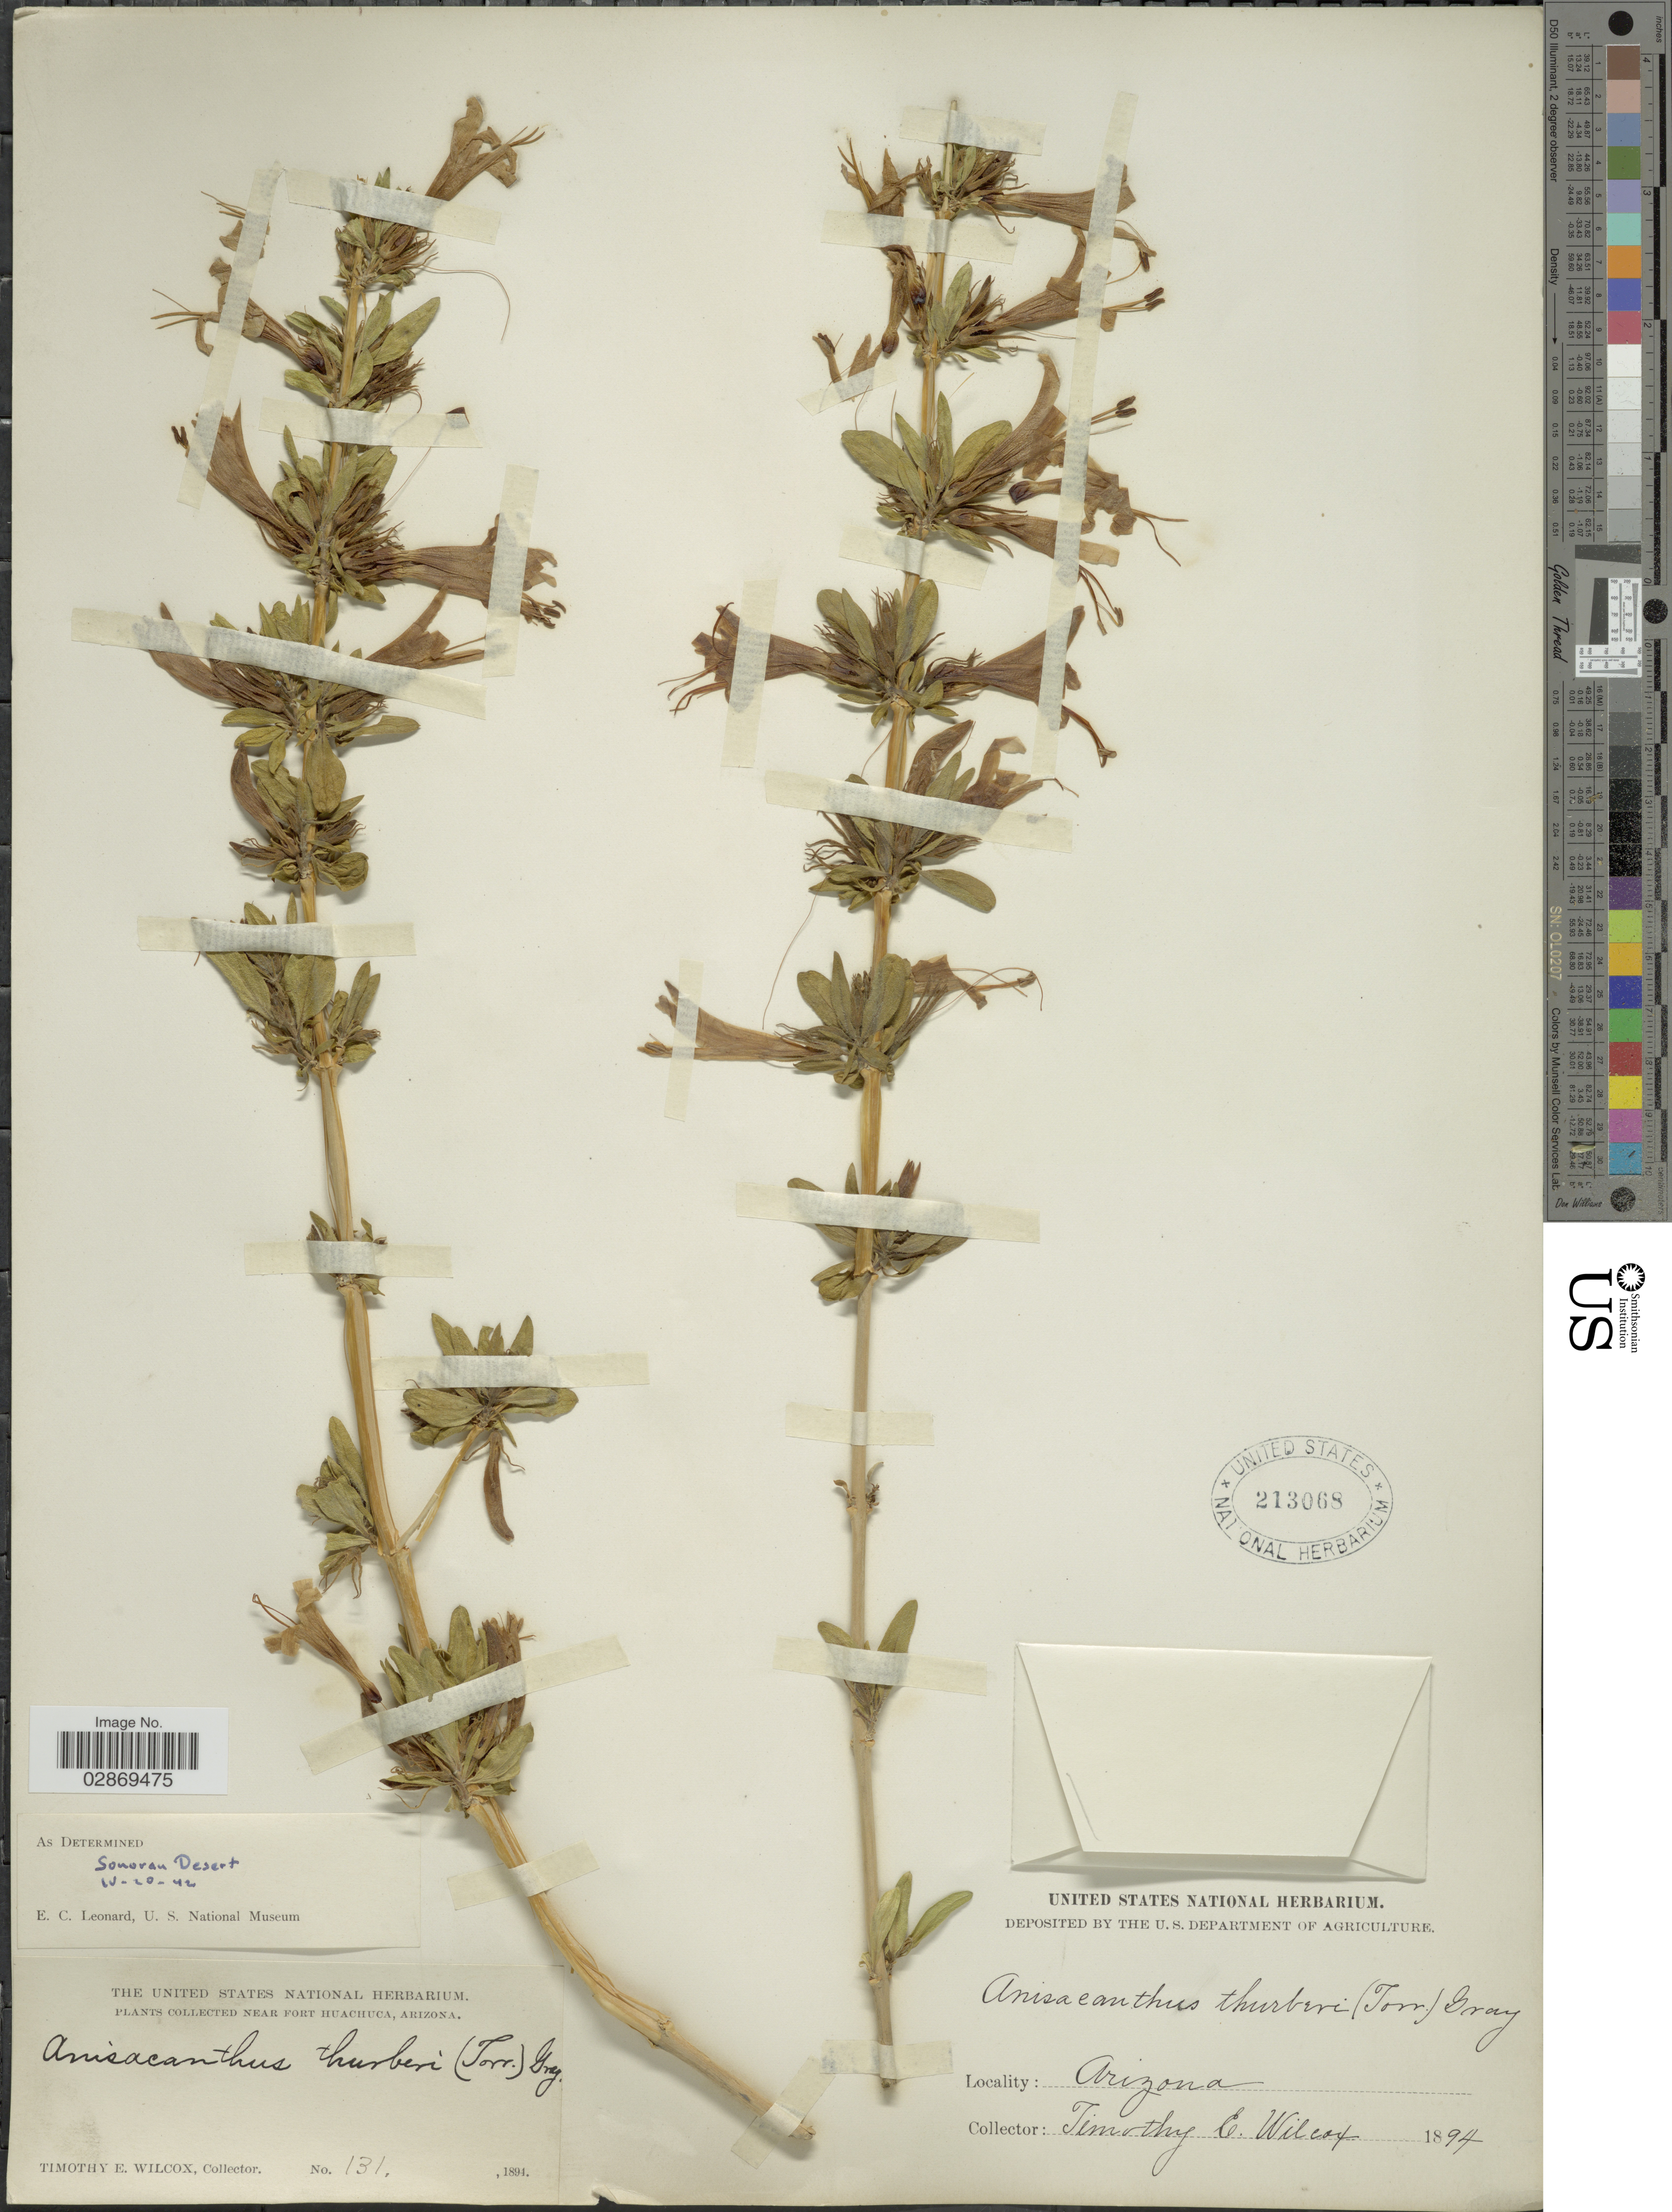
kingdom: Plantae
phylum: Tracheophyta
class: Magnoliopsida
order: Lamiales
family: Acanthaceae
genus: Anisacanthus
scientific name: Anisacanthus thurberi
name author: (Torr.) A. Gray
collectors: T. E. Wilcox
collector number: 131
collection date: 1894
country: United States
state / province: Arizona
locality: Near Fort Huachuca.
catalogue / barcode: US 213068